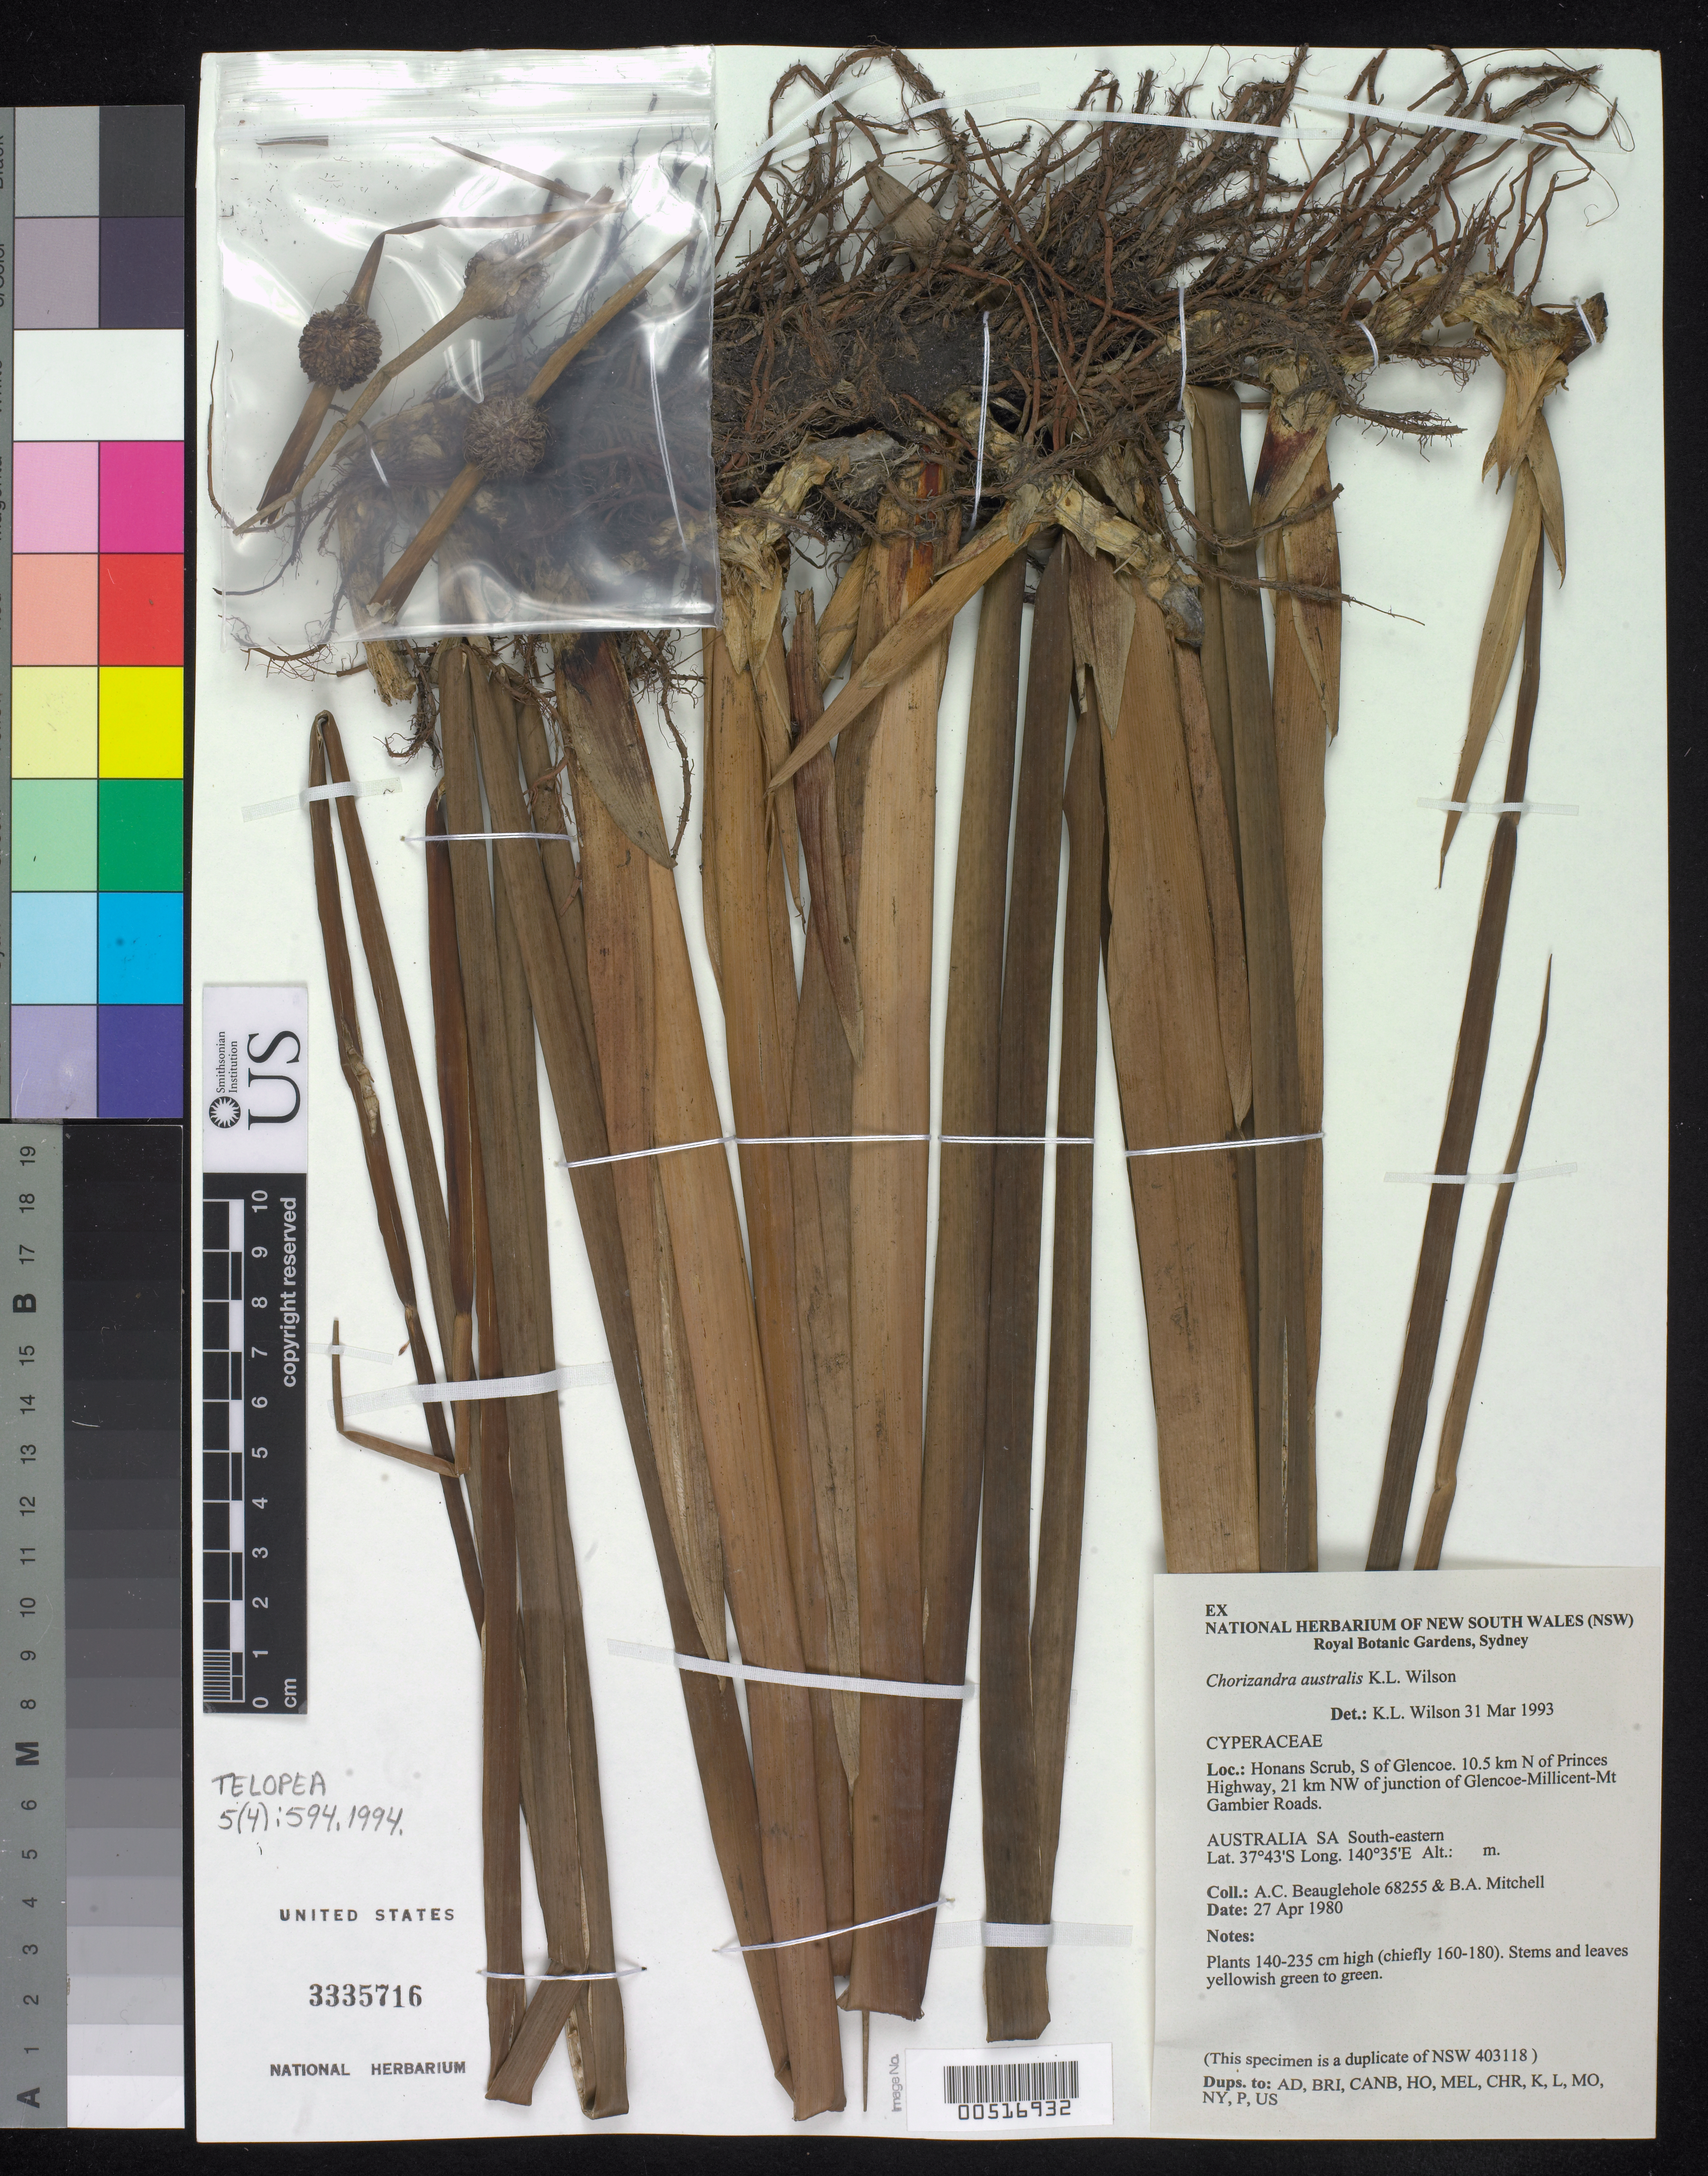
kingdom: Plantae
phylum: Tracheophyta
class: Liliopsida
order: Poales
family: Cyperaceae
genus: Chorizandra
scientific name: Chorizandra australis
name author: K.L. Wilson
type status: Isotype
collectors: A. Beauglehole & B. Mitchell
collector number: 68255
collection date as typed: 27 Apr 1980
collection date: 1980-04-27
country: Australia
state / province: South Australia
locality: Honans scrub, s of Glencoe, 10.5 km N of Princes Hwy, 21 km NW of junction of Glencoe-Millicent-Mt Gambier roads.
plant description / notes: (record contributed by HISPID)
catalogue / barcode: US 3335716